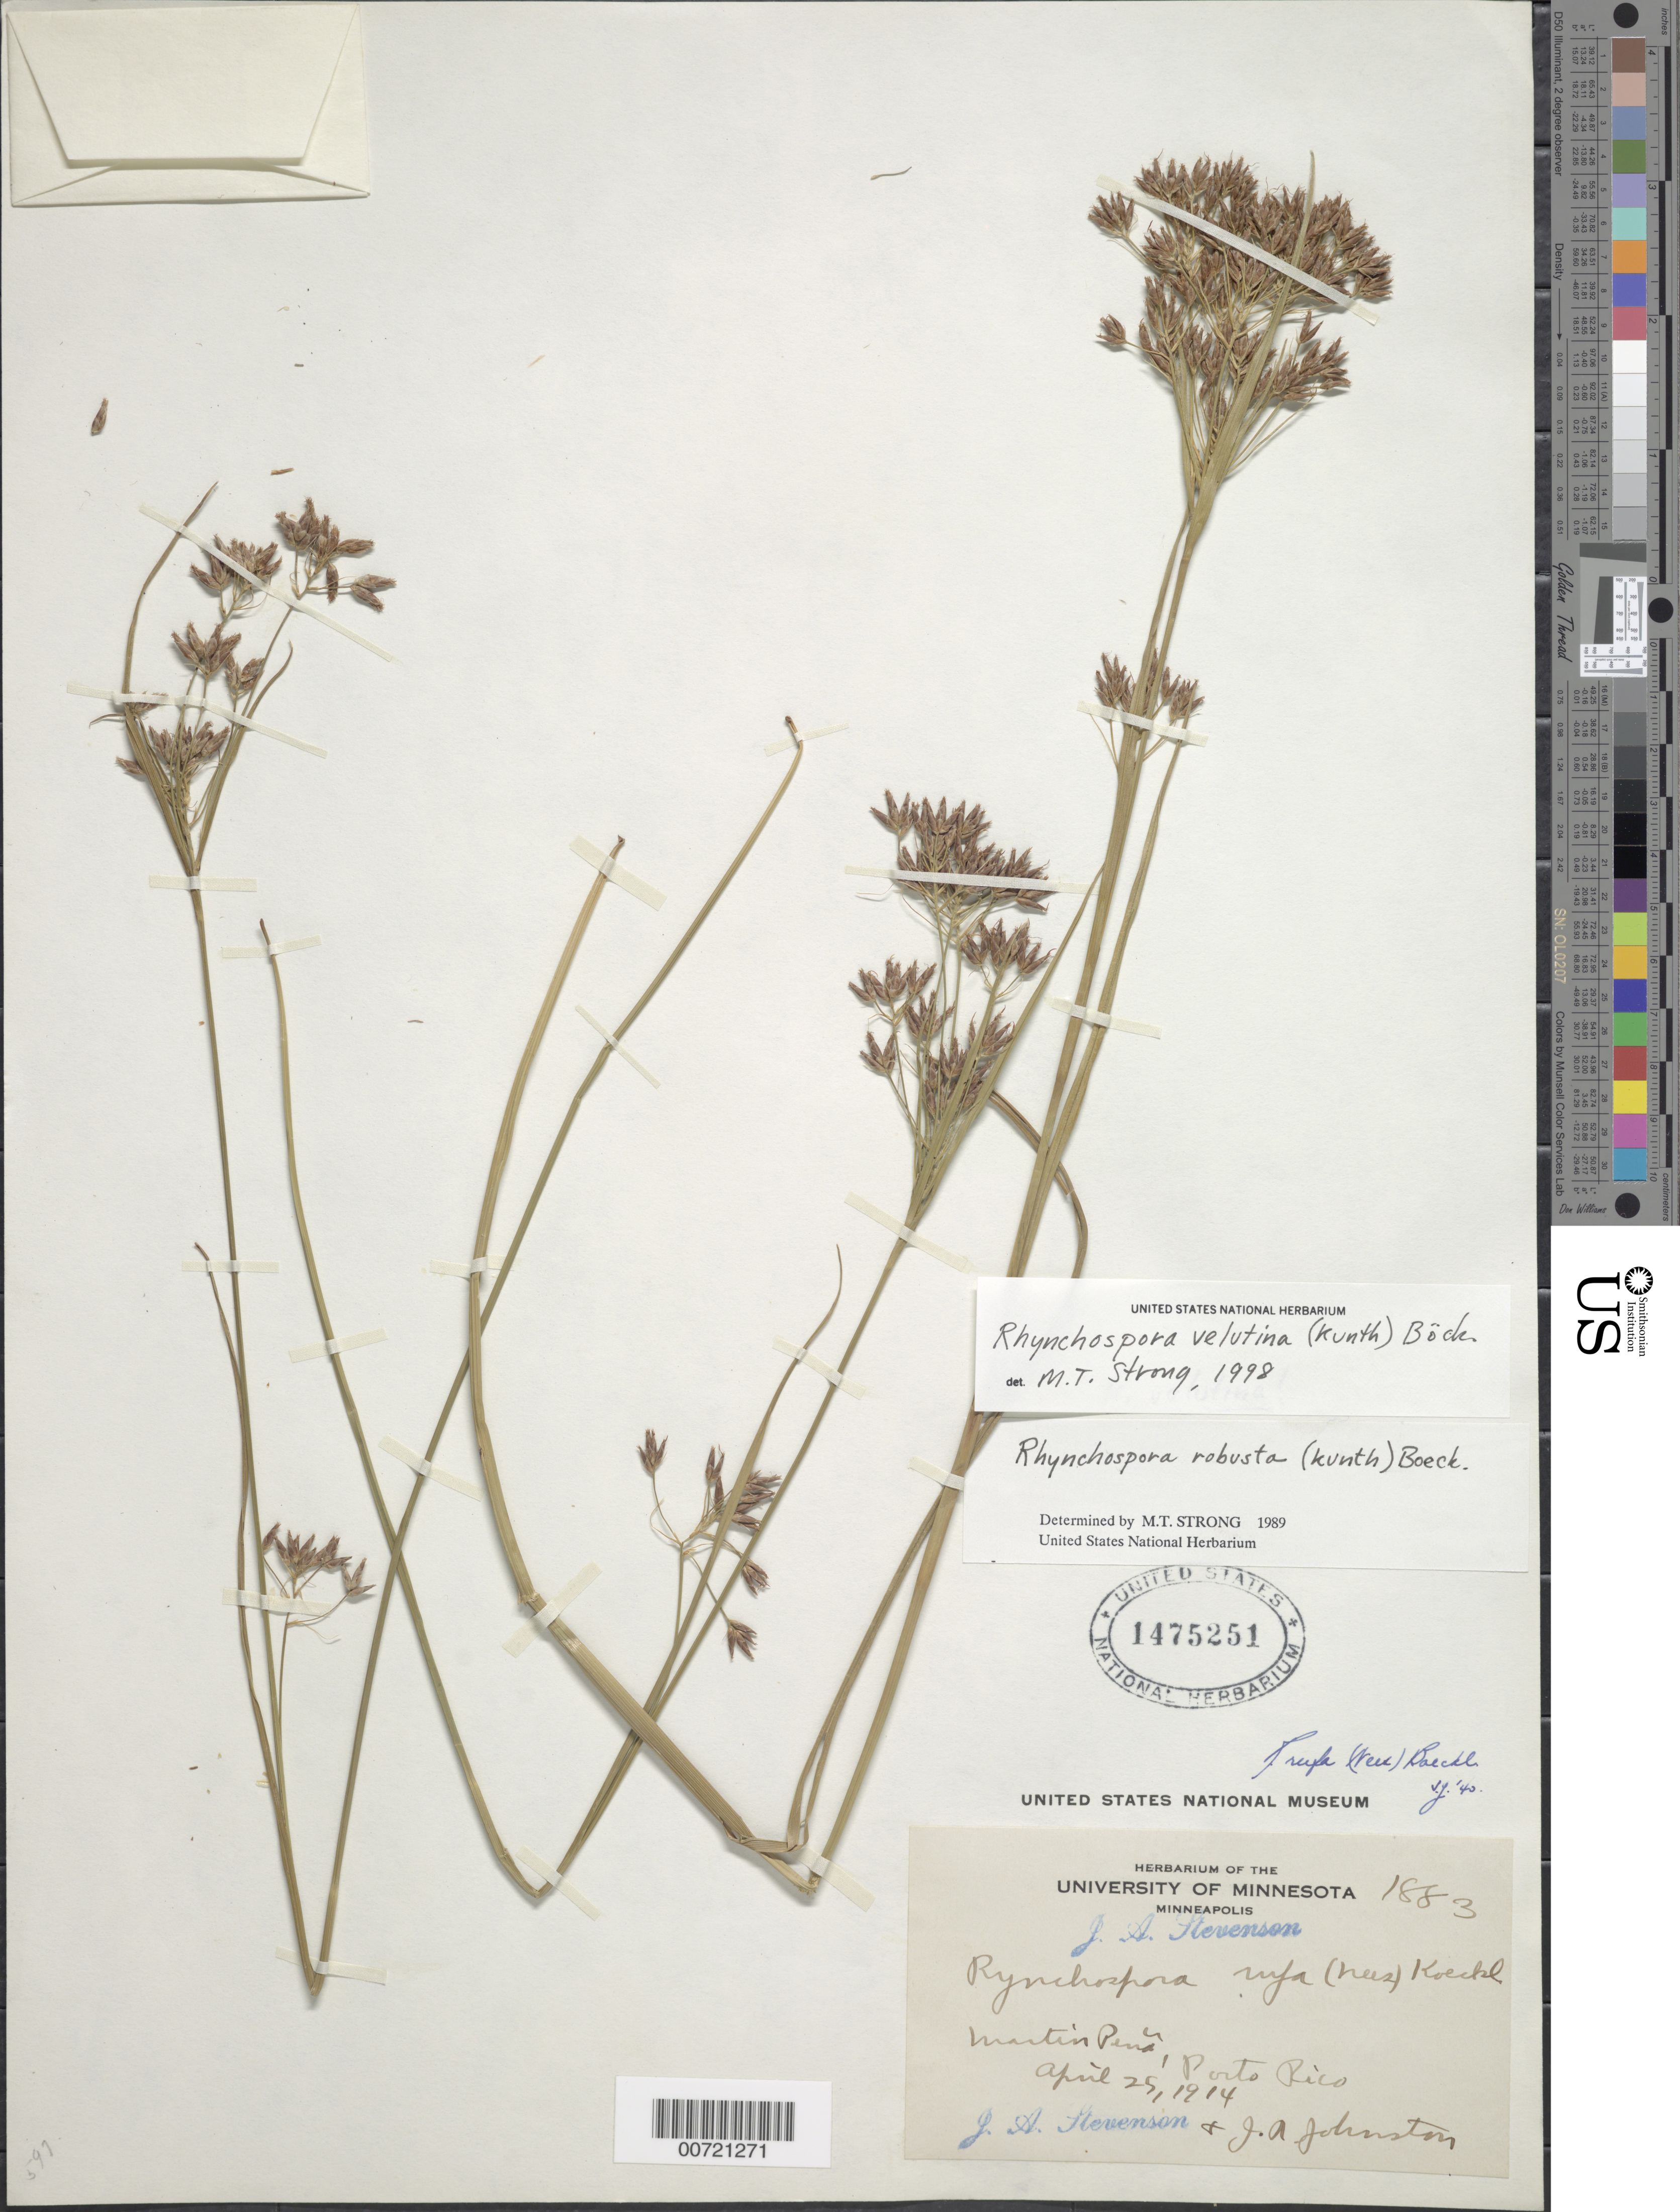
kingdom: Plantae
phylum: Tracheophyta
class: Liliopsida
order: Poales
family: Cyperaceae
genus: Rhynchospora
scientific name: Rhynchospora velutina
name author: (Kunth) Boeckeler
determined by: Strong, M. T., (US), Smithsonian Institution - National Museum of Natural History (UNITED STATES)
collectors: J. Johnston & J. A. Stevenson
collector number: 1883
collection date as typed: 25 Apr 1914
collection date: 1914-04-25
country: Puerto Rico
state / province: San Juan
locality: Rio Piedras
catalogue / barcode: US 1475251